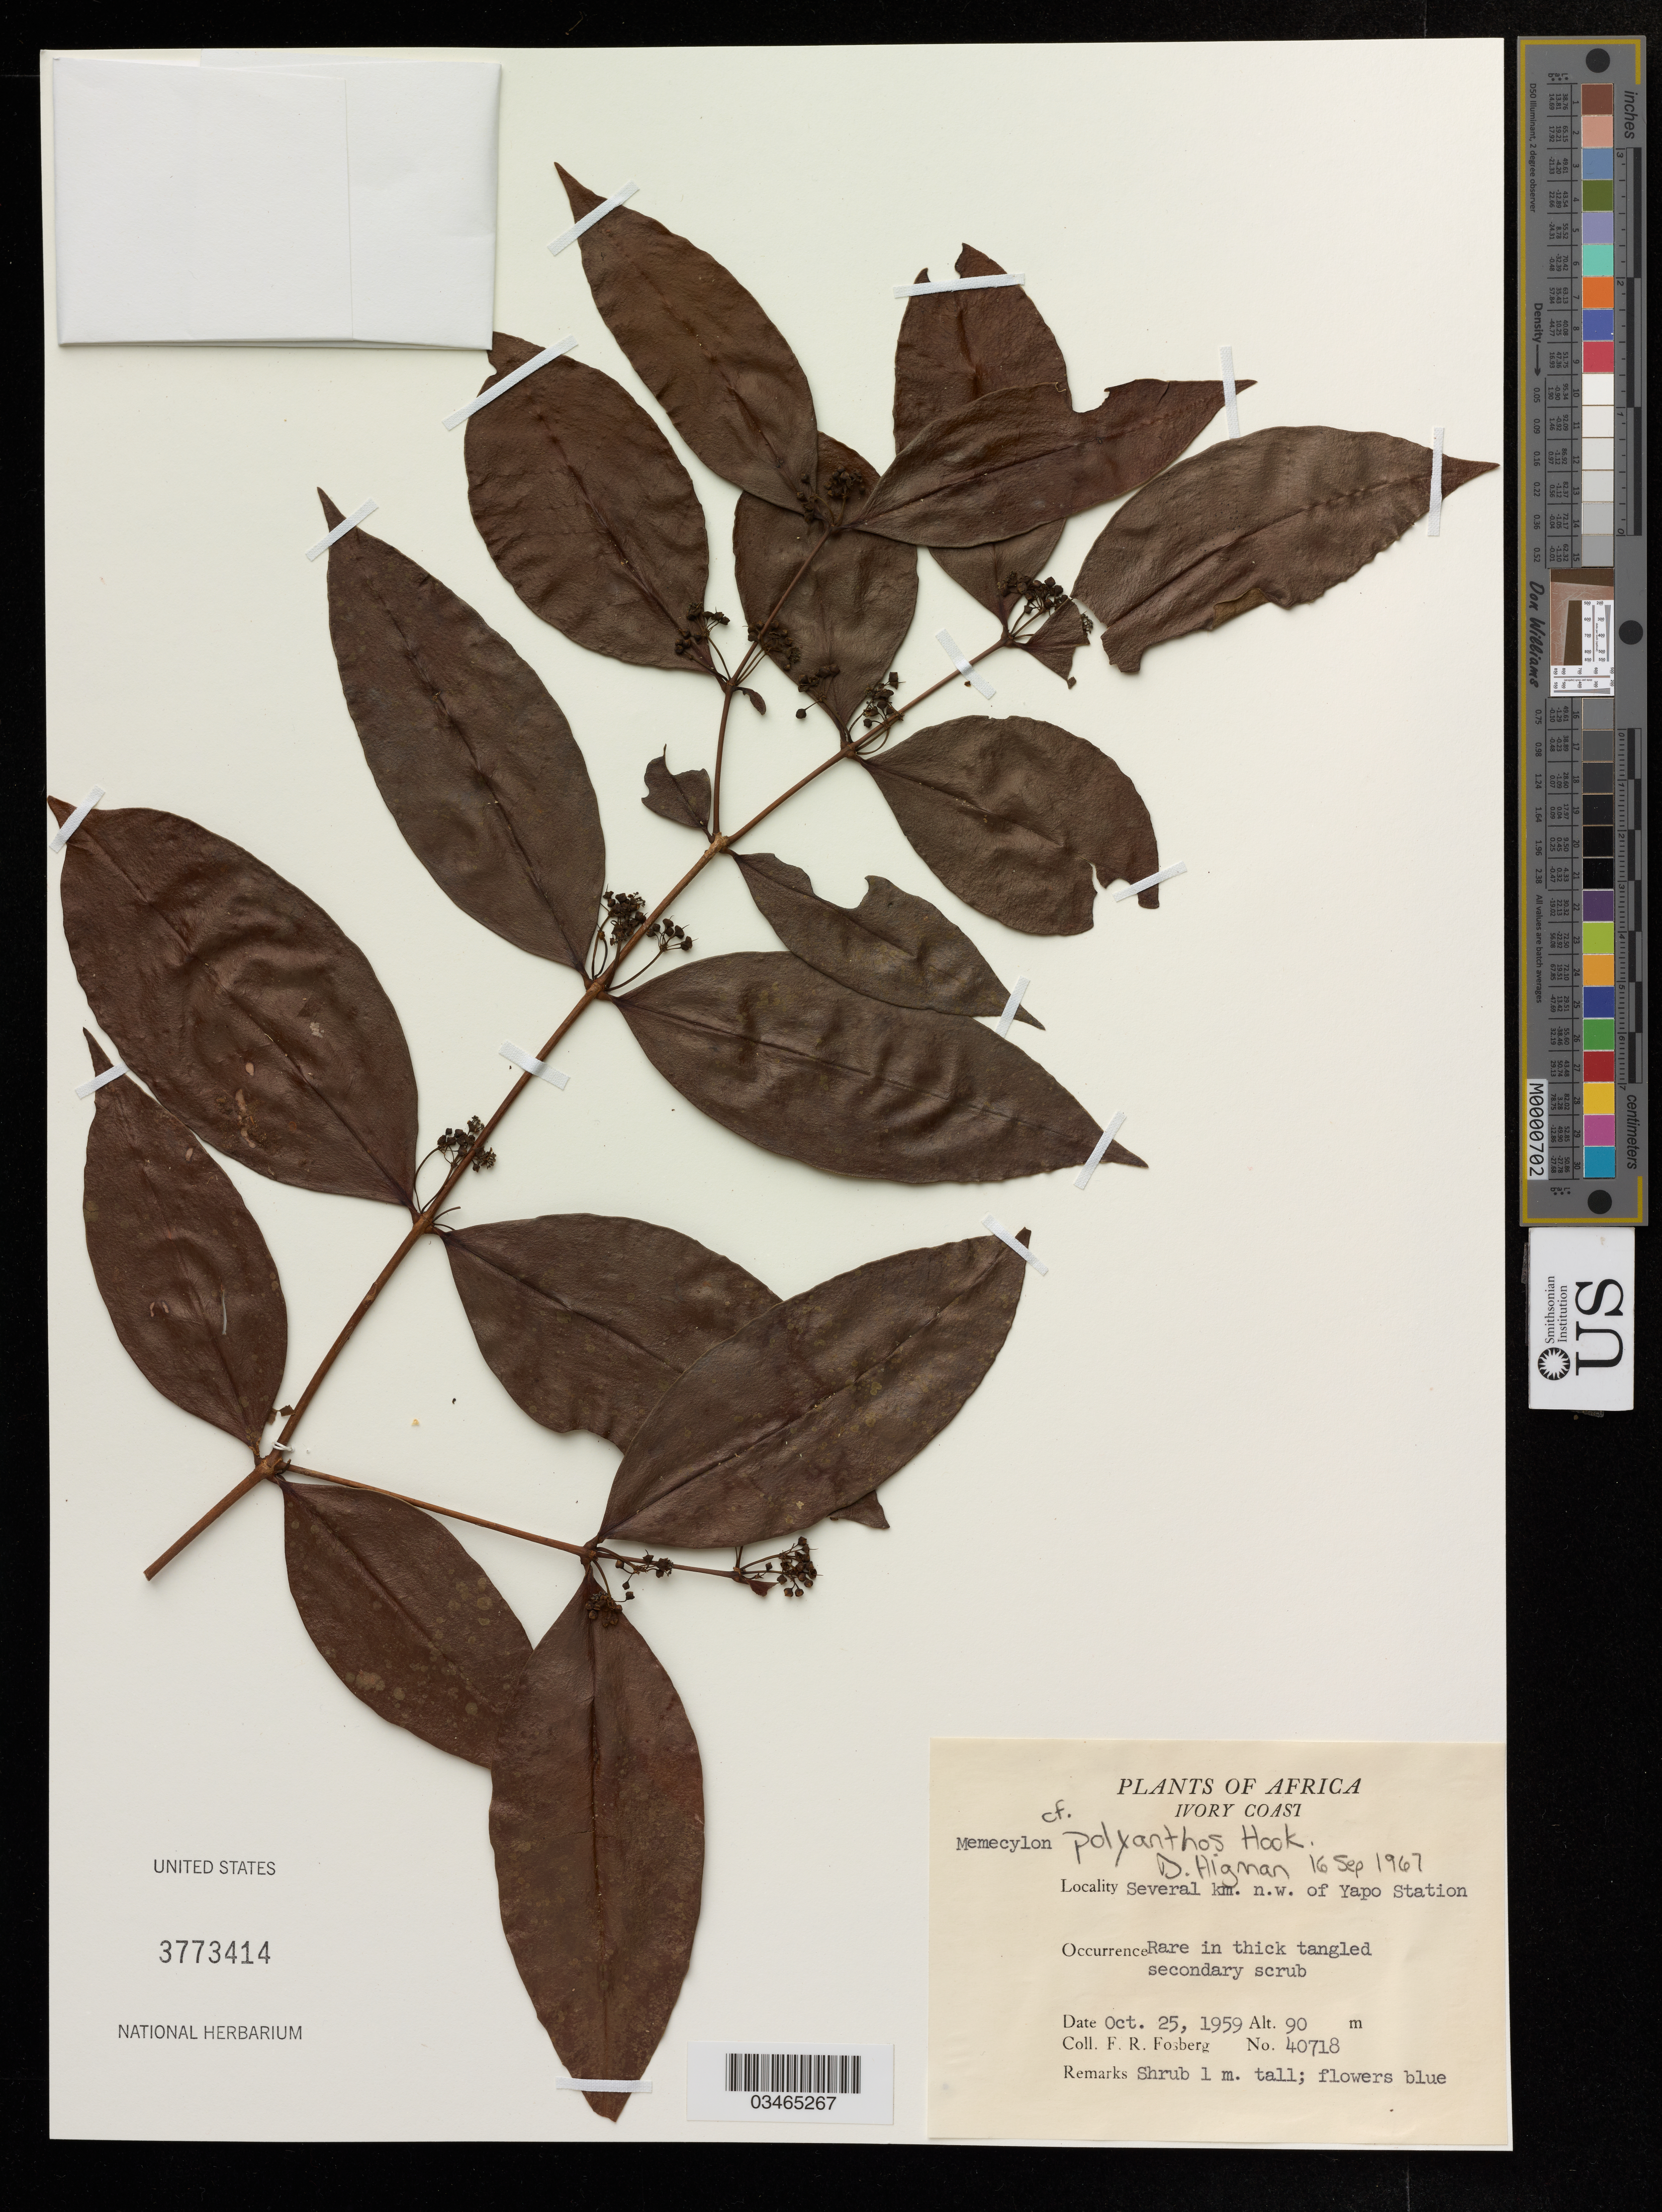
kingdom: Plantae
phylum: Tracheophyta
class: Magnoliopsida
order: Myrtales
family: Melastomataceae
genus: Memecylon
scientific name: Memecylon polyanthemos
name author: Hook. f.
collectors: F. R. Fosberg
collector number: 40718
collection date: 1959-10-25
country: Ivory Coast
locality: Several km. n. w. of Yapo Station.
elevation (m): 90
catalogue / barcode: US 3773414